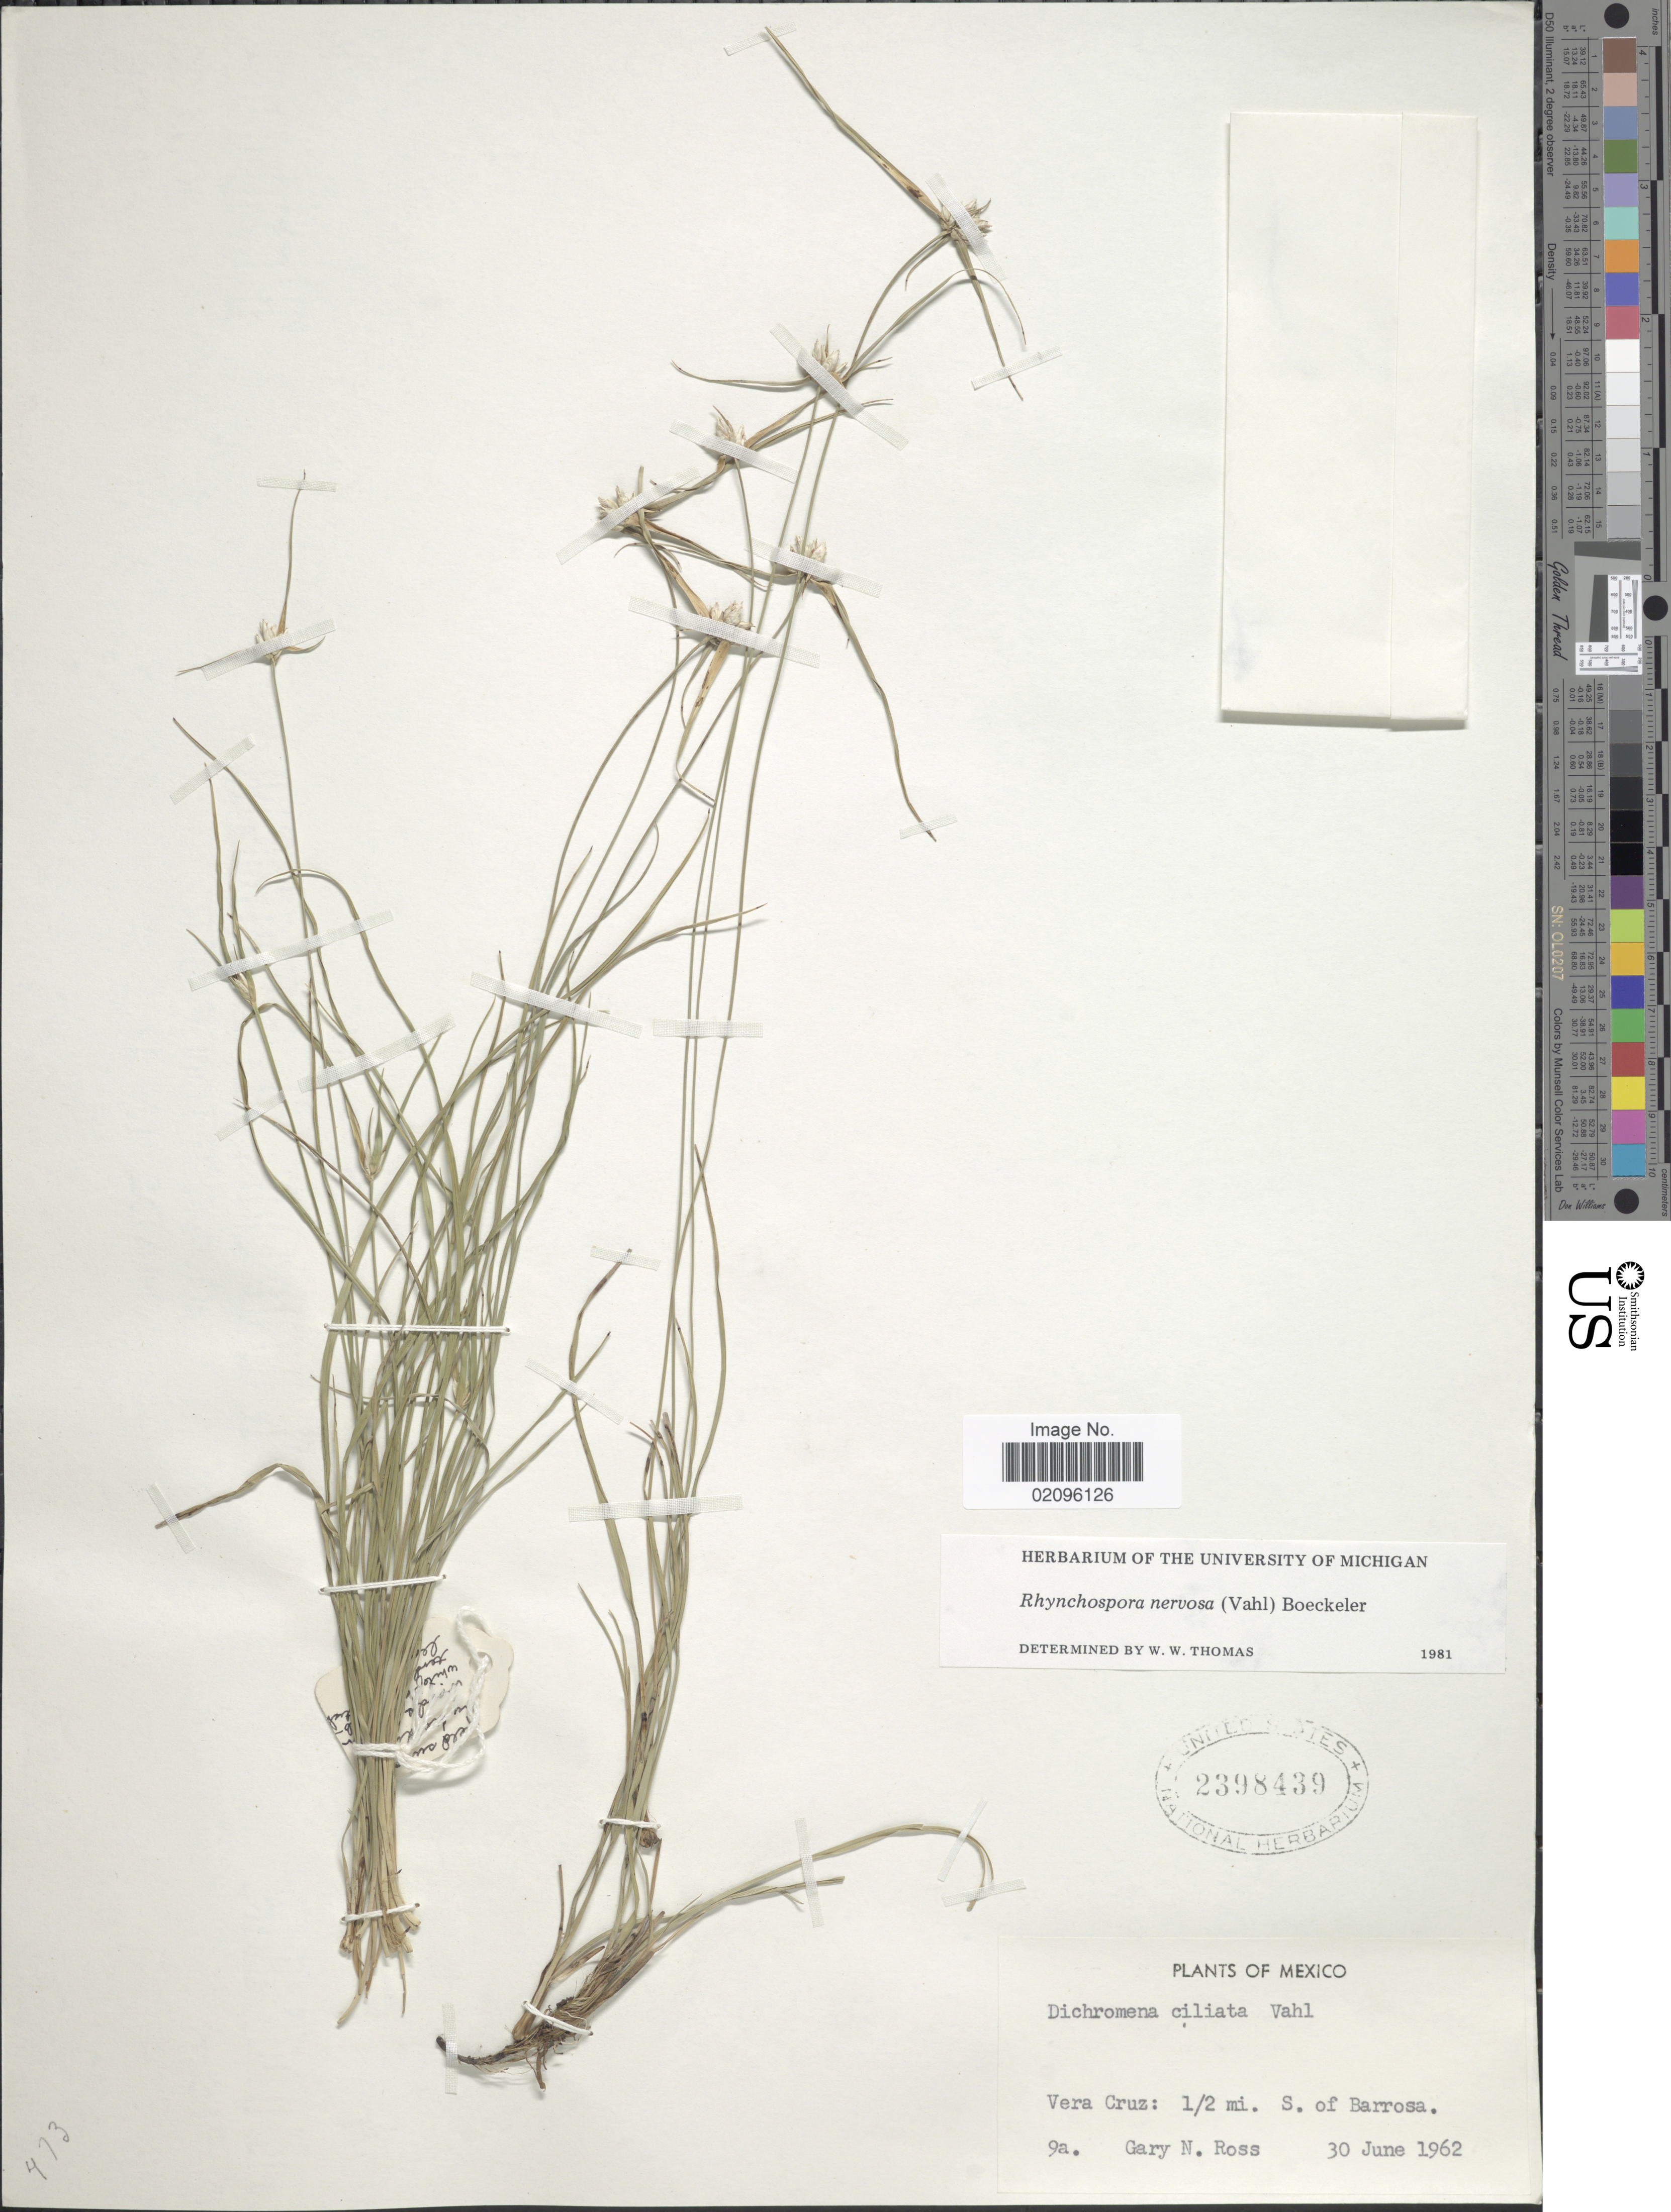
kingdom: Plantae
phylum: Tracheophyta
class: Liliopsida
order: Poales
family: Cyperaceae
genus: Rhynchospora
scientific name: Rhynchospora nervosa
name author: (Vahl) Boeckeler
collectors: G. N. Ross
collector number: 9a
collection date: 1962-06-30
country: Mexico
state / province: Veracruz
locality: Vera Cruz: 1/2 mi. S. of Barrosa.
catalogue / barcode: US 2398439